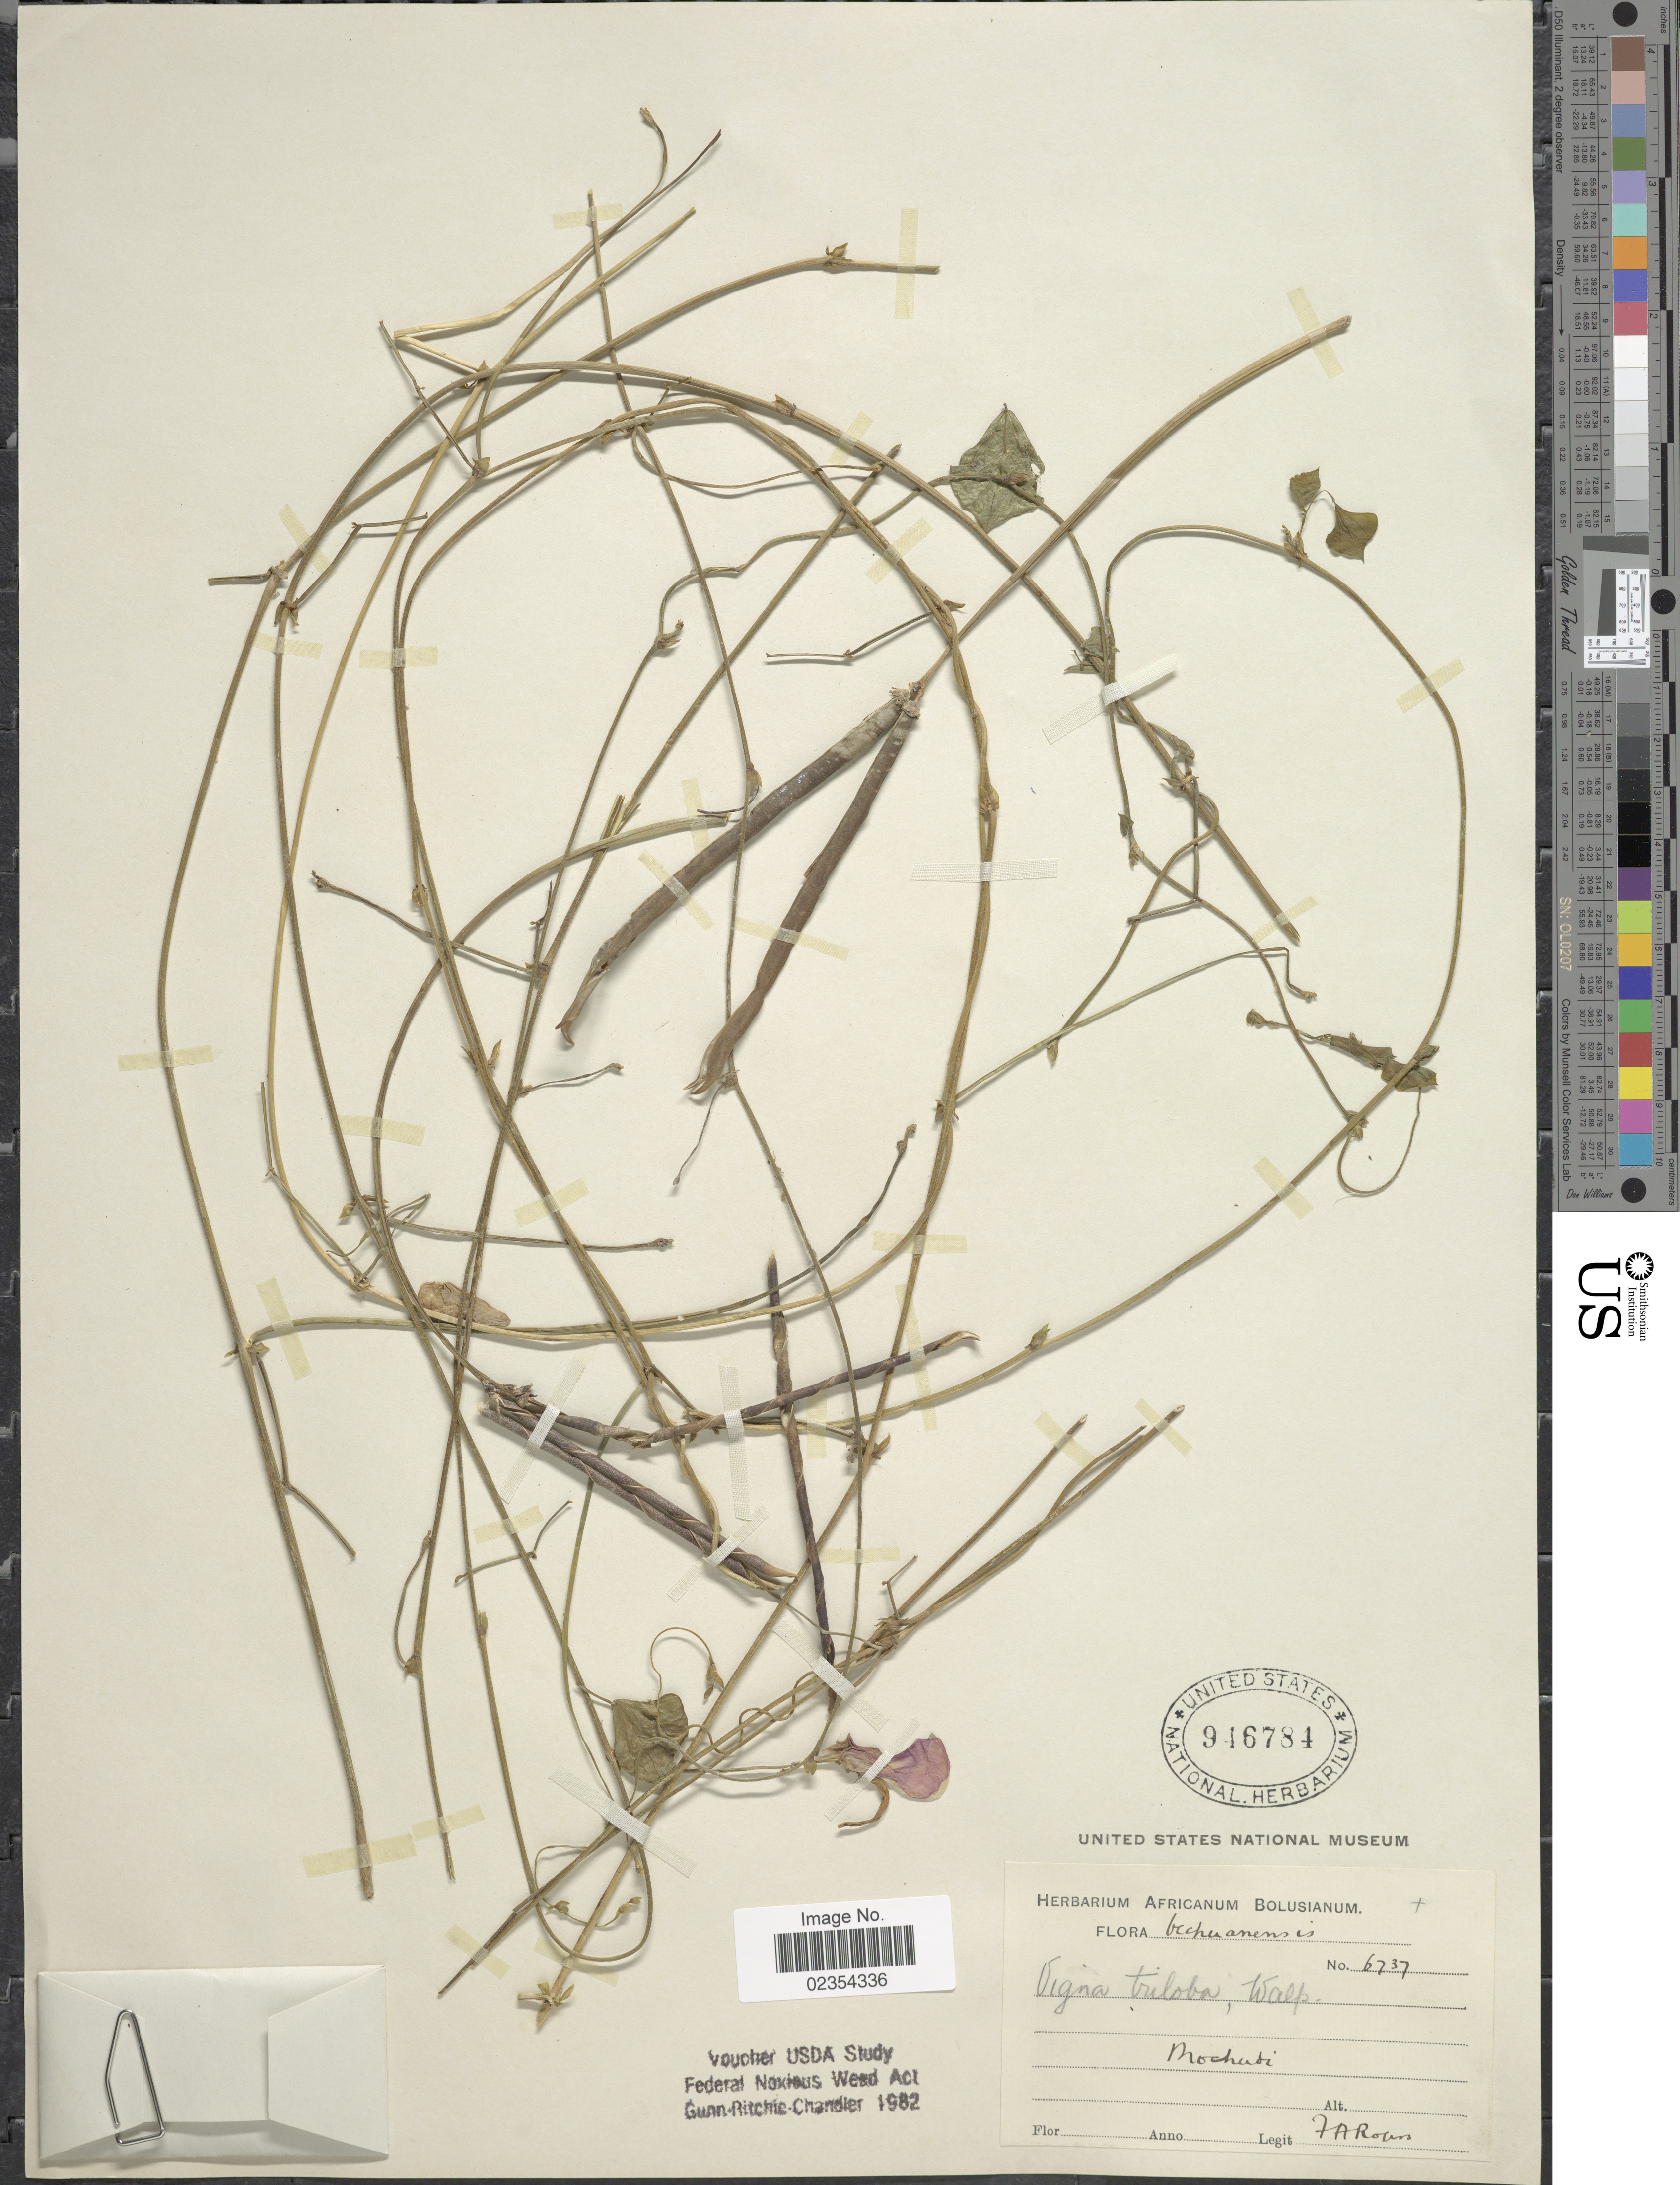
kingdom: Plantae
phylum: Tracheophyta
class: Magnoliopsida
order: Fabales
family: Fabaceae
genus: Vigna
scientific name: Vigna triloba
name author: Walp.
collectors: F. A. Rogers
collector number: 6737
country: Botswana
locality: Mochubi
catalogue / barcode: US 946784